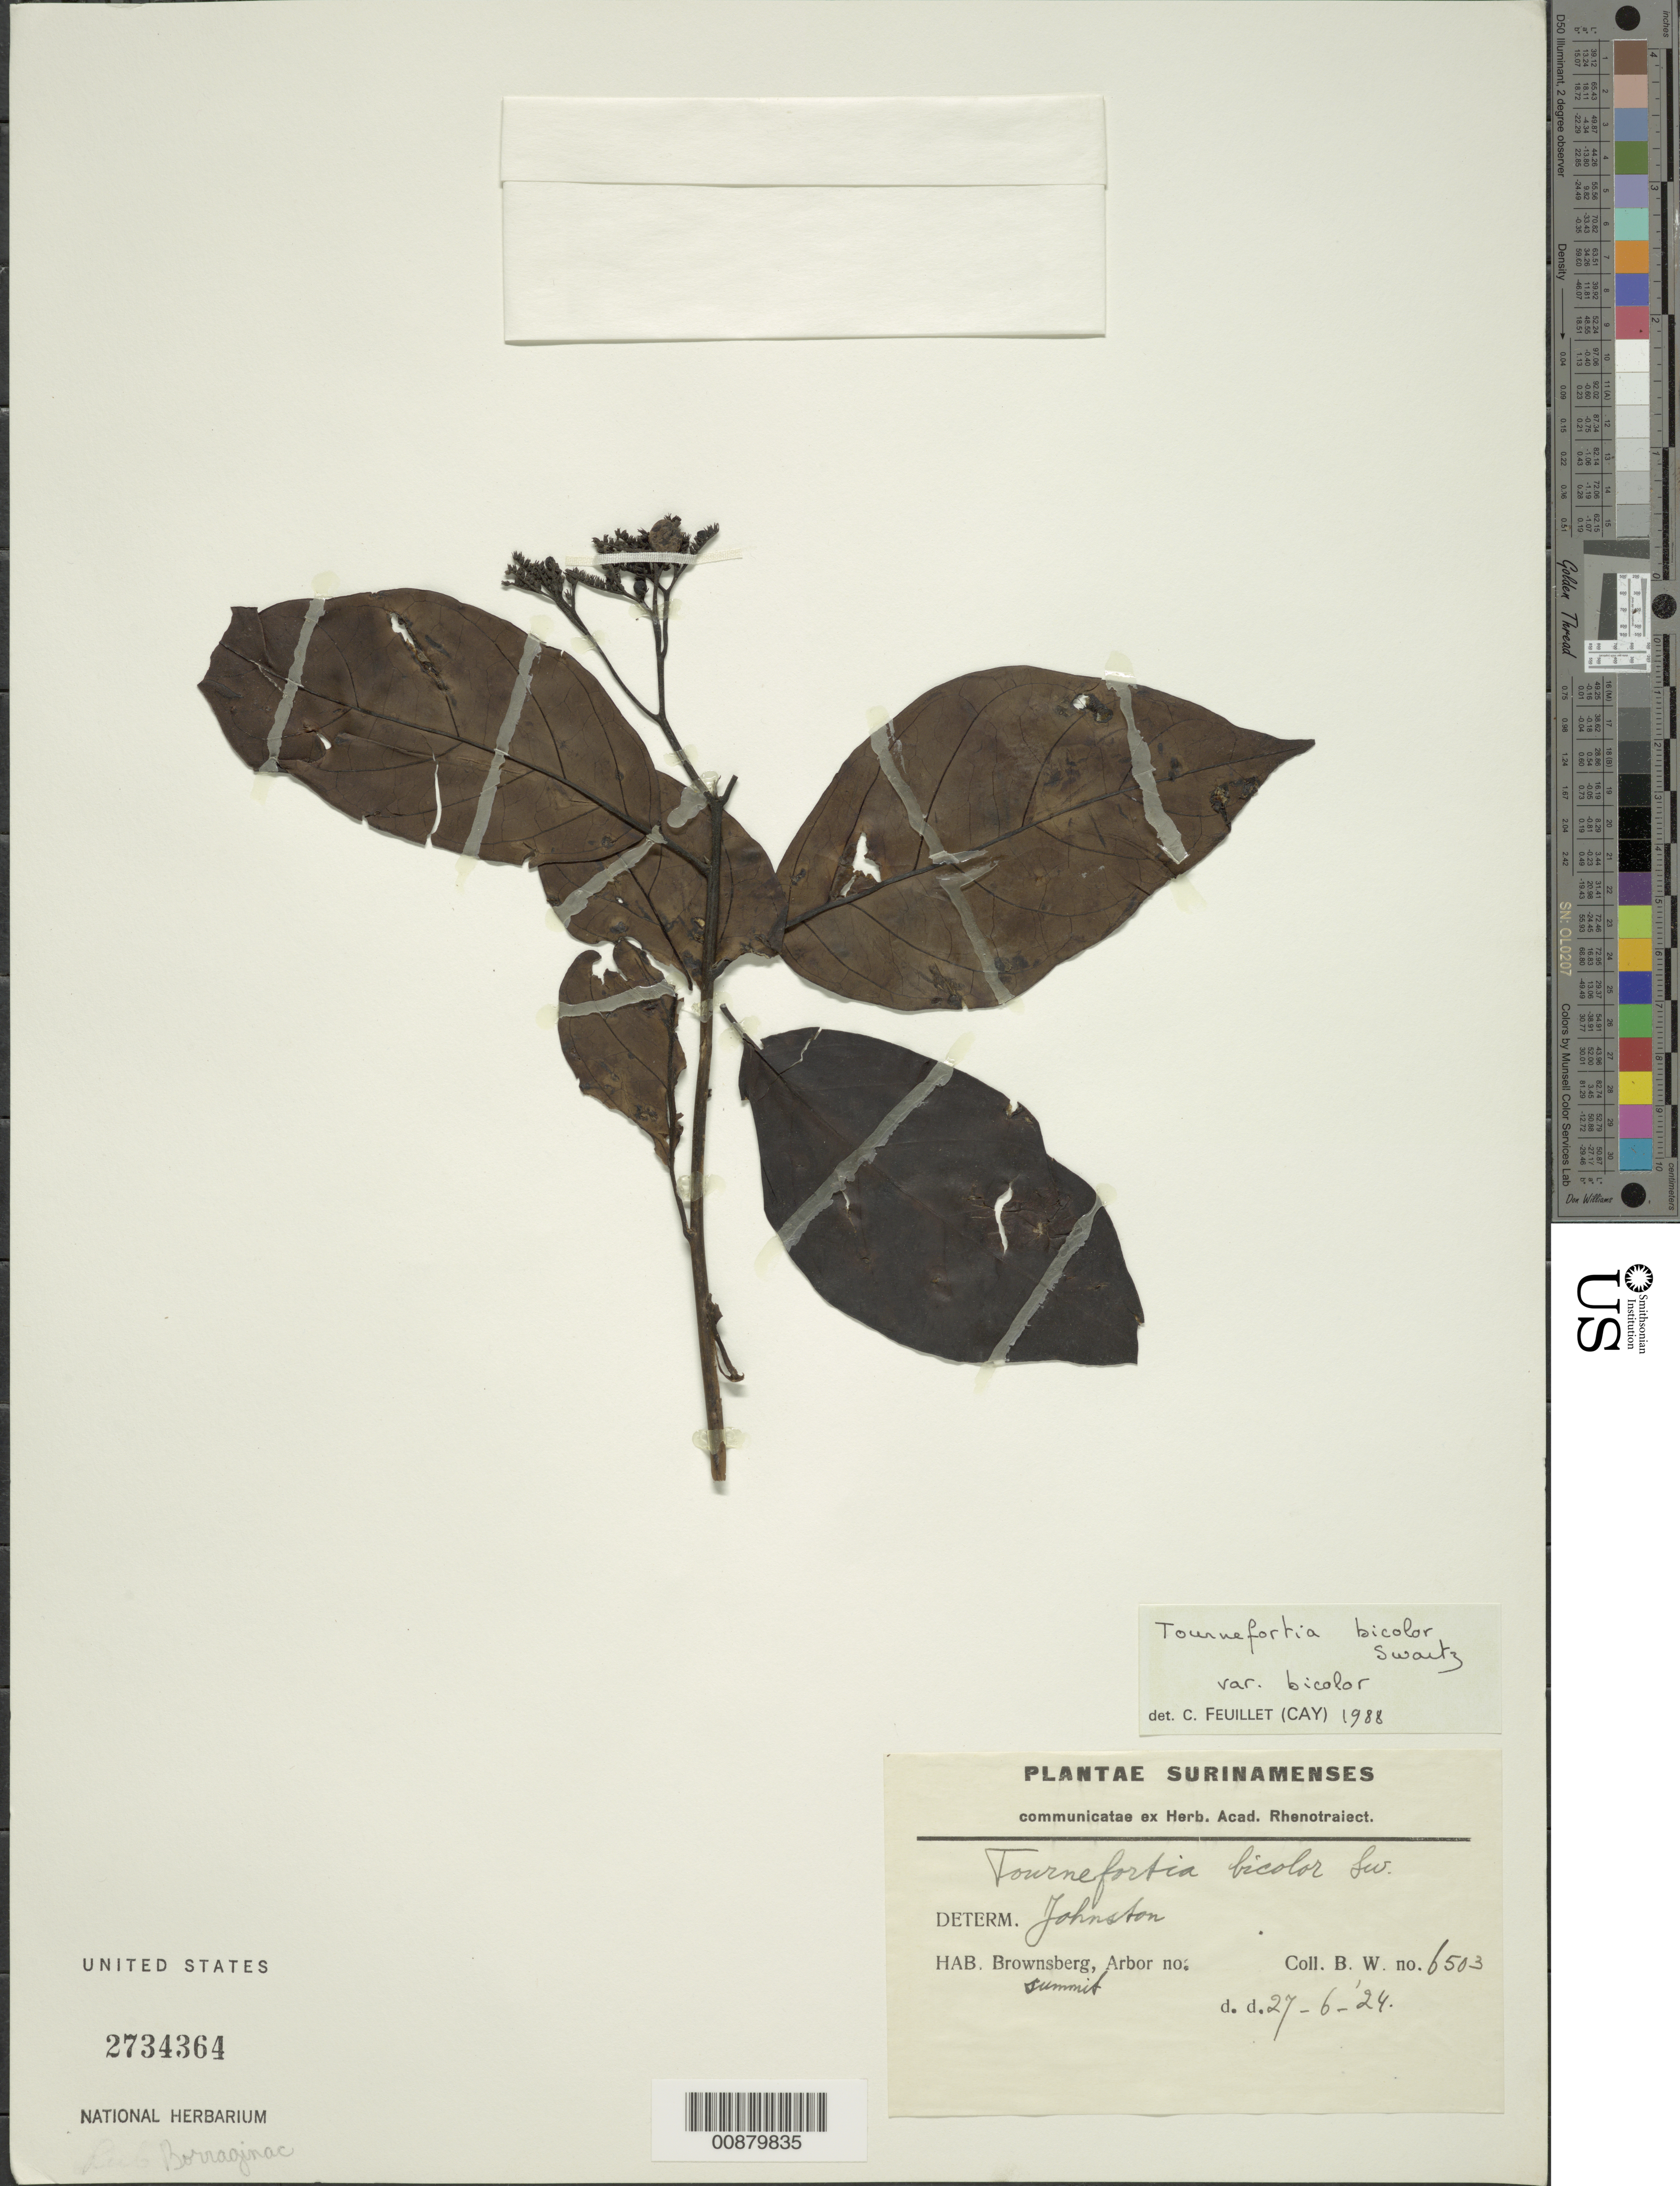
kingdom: Plantae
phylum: Tracheophyta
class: Magnoliopsida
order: Boraginales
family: Heliotropiaceae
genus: Tournefortia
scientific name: Tournefortia bicolor var. bicolor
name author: Sw.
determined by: Feuillet, C.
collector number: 6503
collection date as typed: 27-Jul-24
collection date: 1924-07-27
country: Suriname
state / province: Brokopondo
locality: Brownsberg, summit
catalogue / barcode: US 2734364